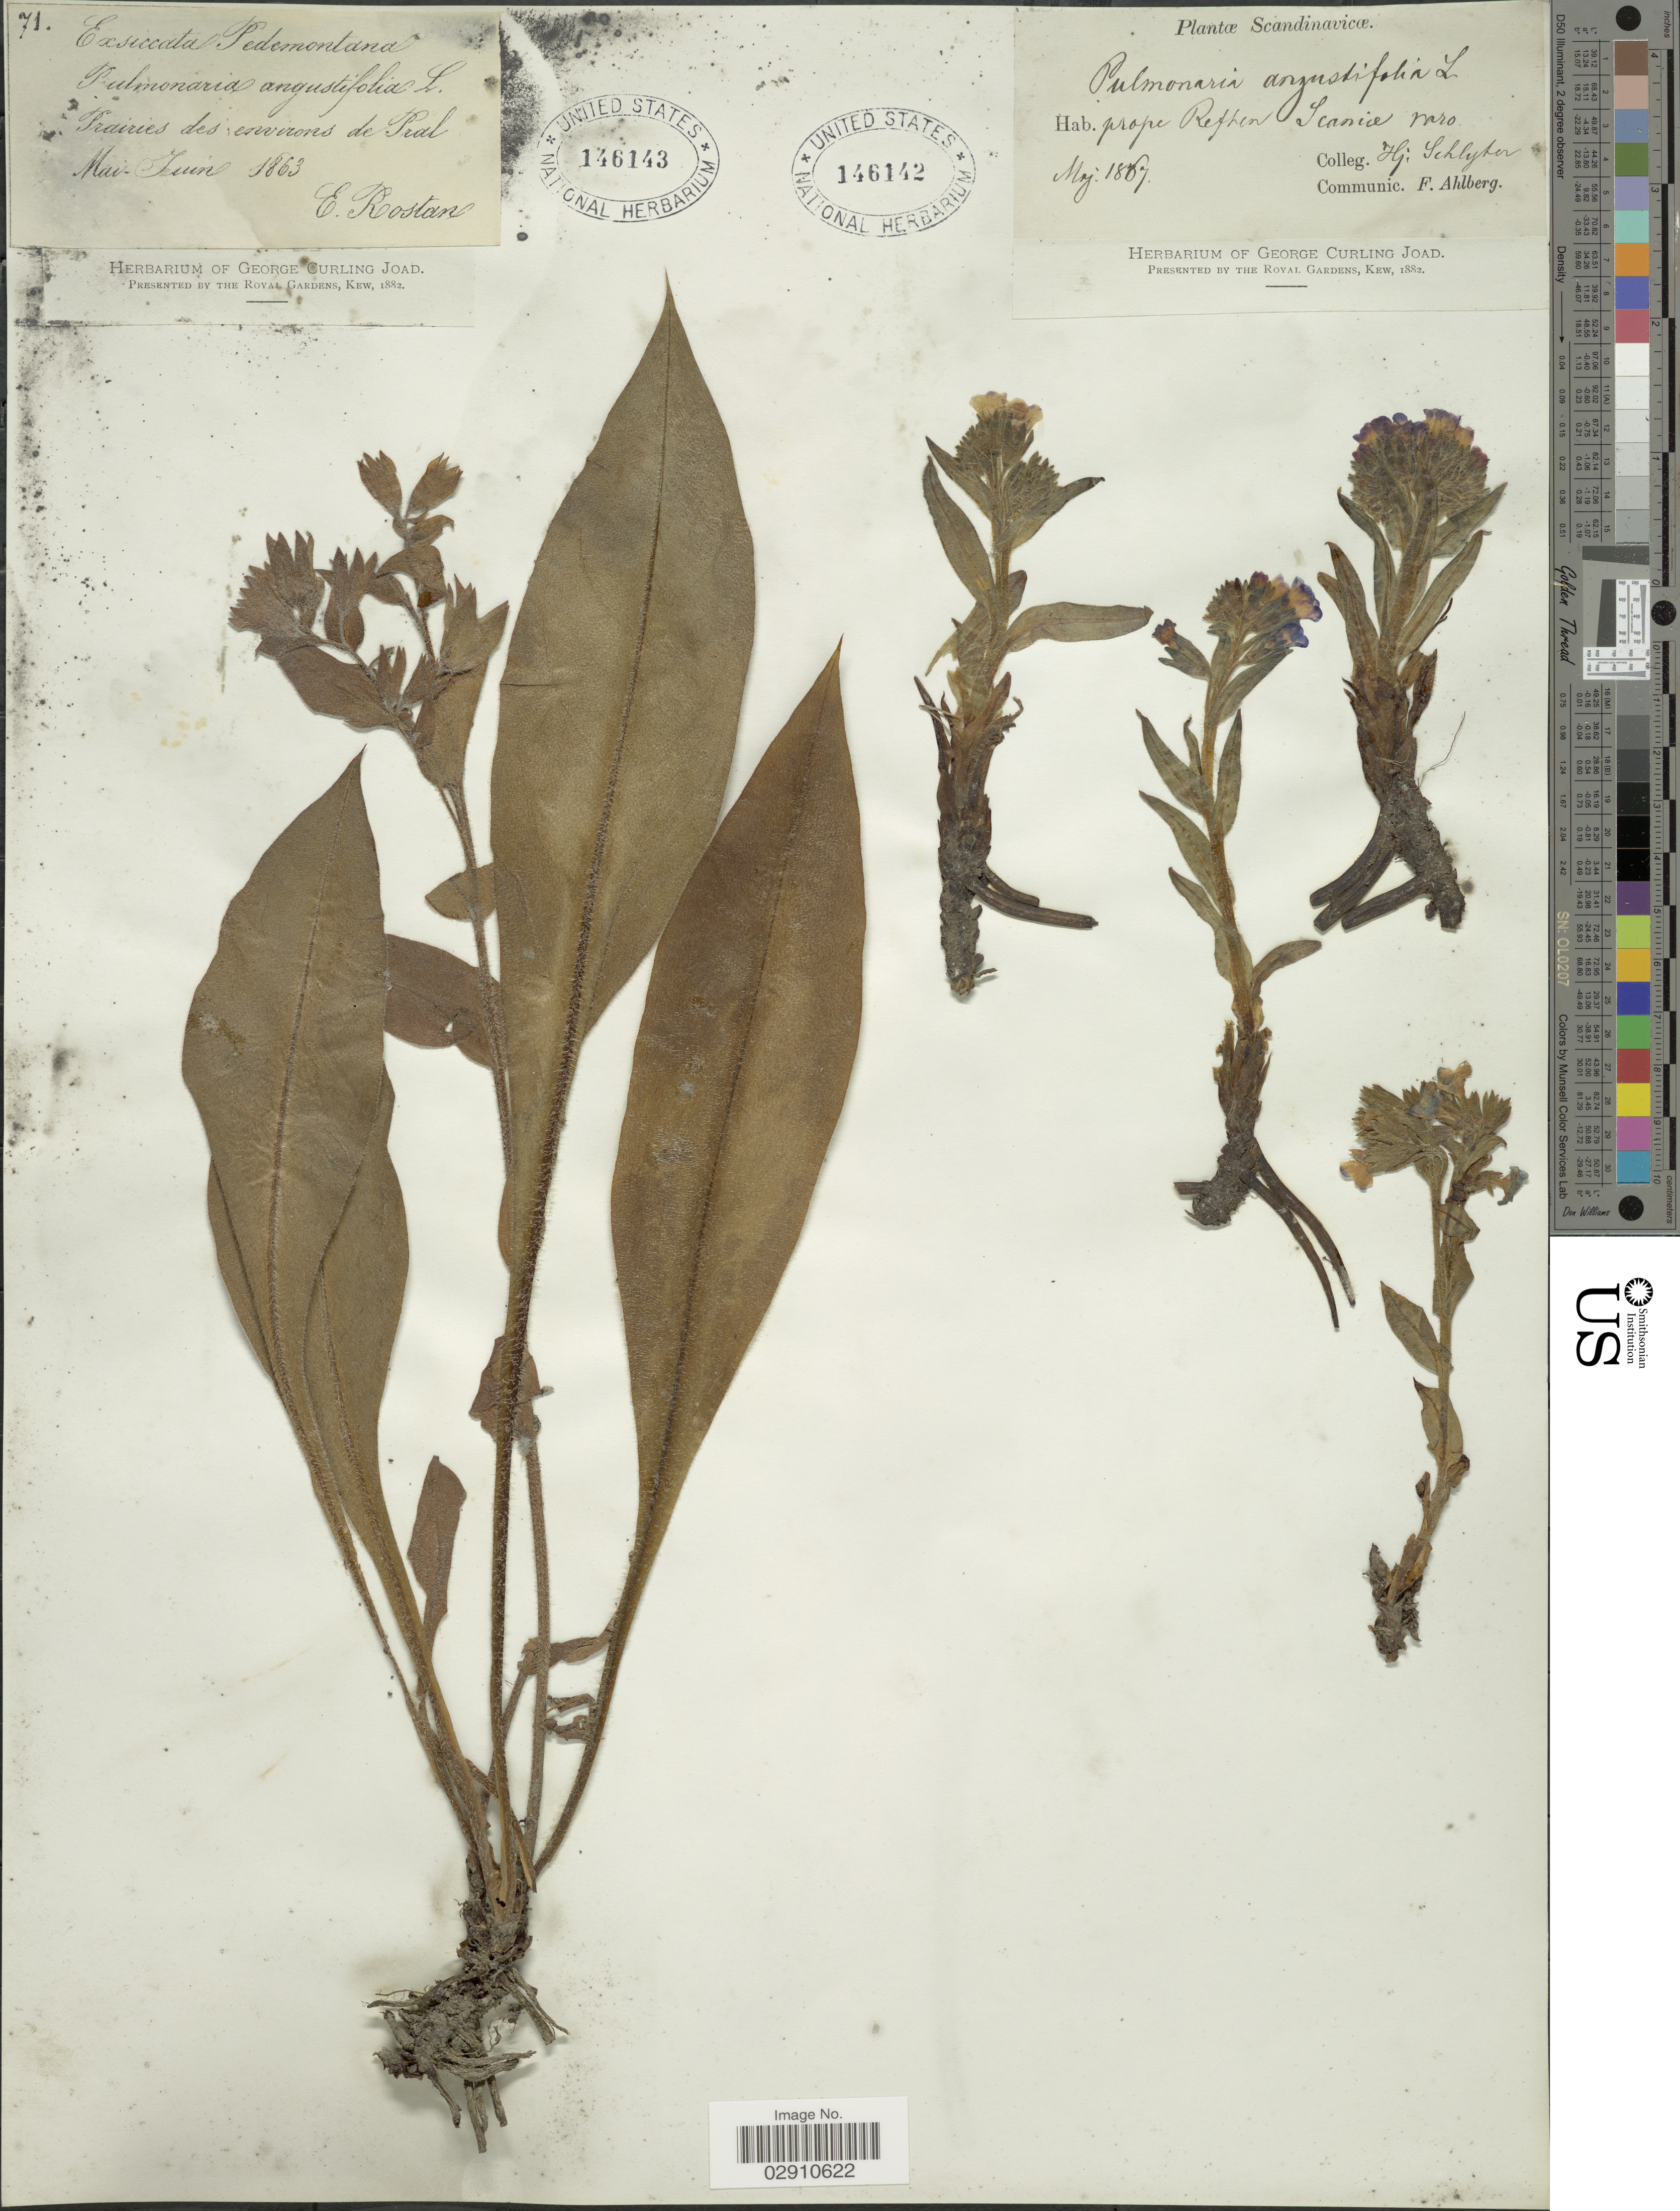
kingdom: Plantae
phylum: Tracheophyta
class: Magnoliopsida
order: Boraginales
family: Boraginaceae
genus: Pulmonaria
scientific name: Pulmonaria angustifolia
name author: L.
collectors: E. Rostan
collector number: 71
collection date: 1863-05/1863-06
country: Italy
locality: Prairies des environs de Pral.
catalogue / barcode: US 146143